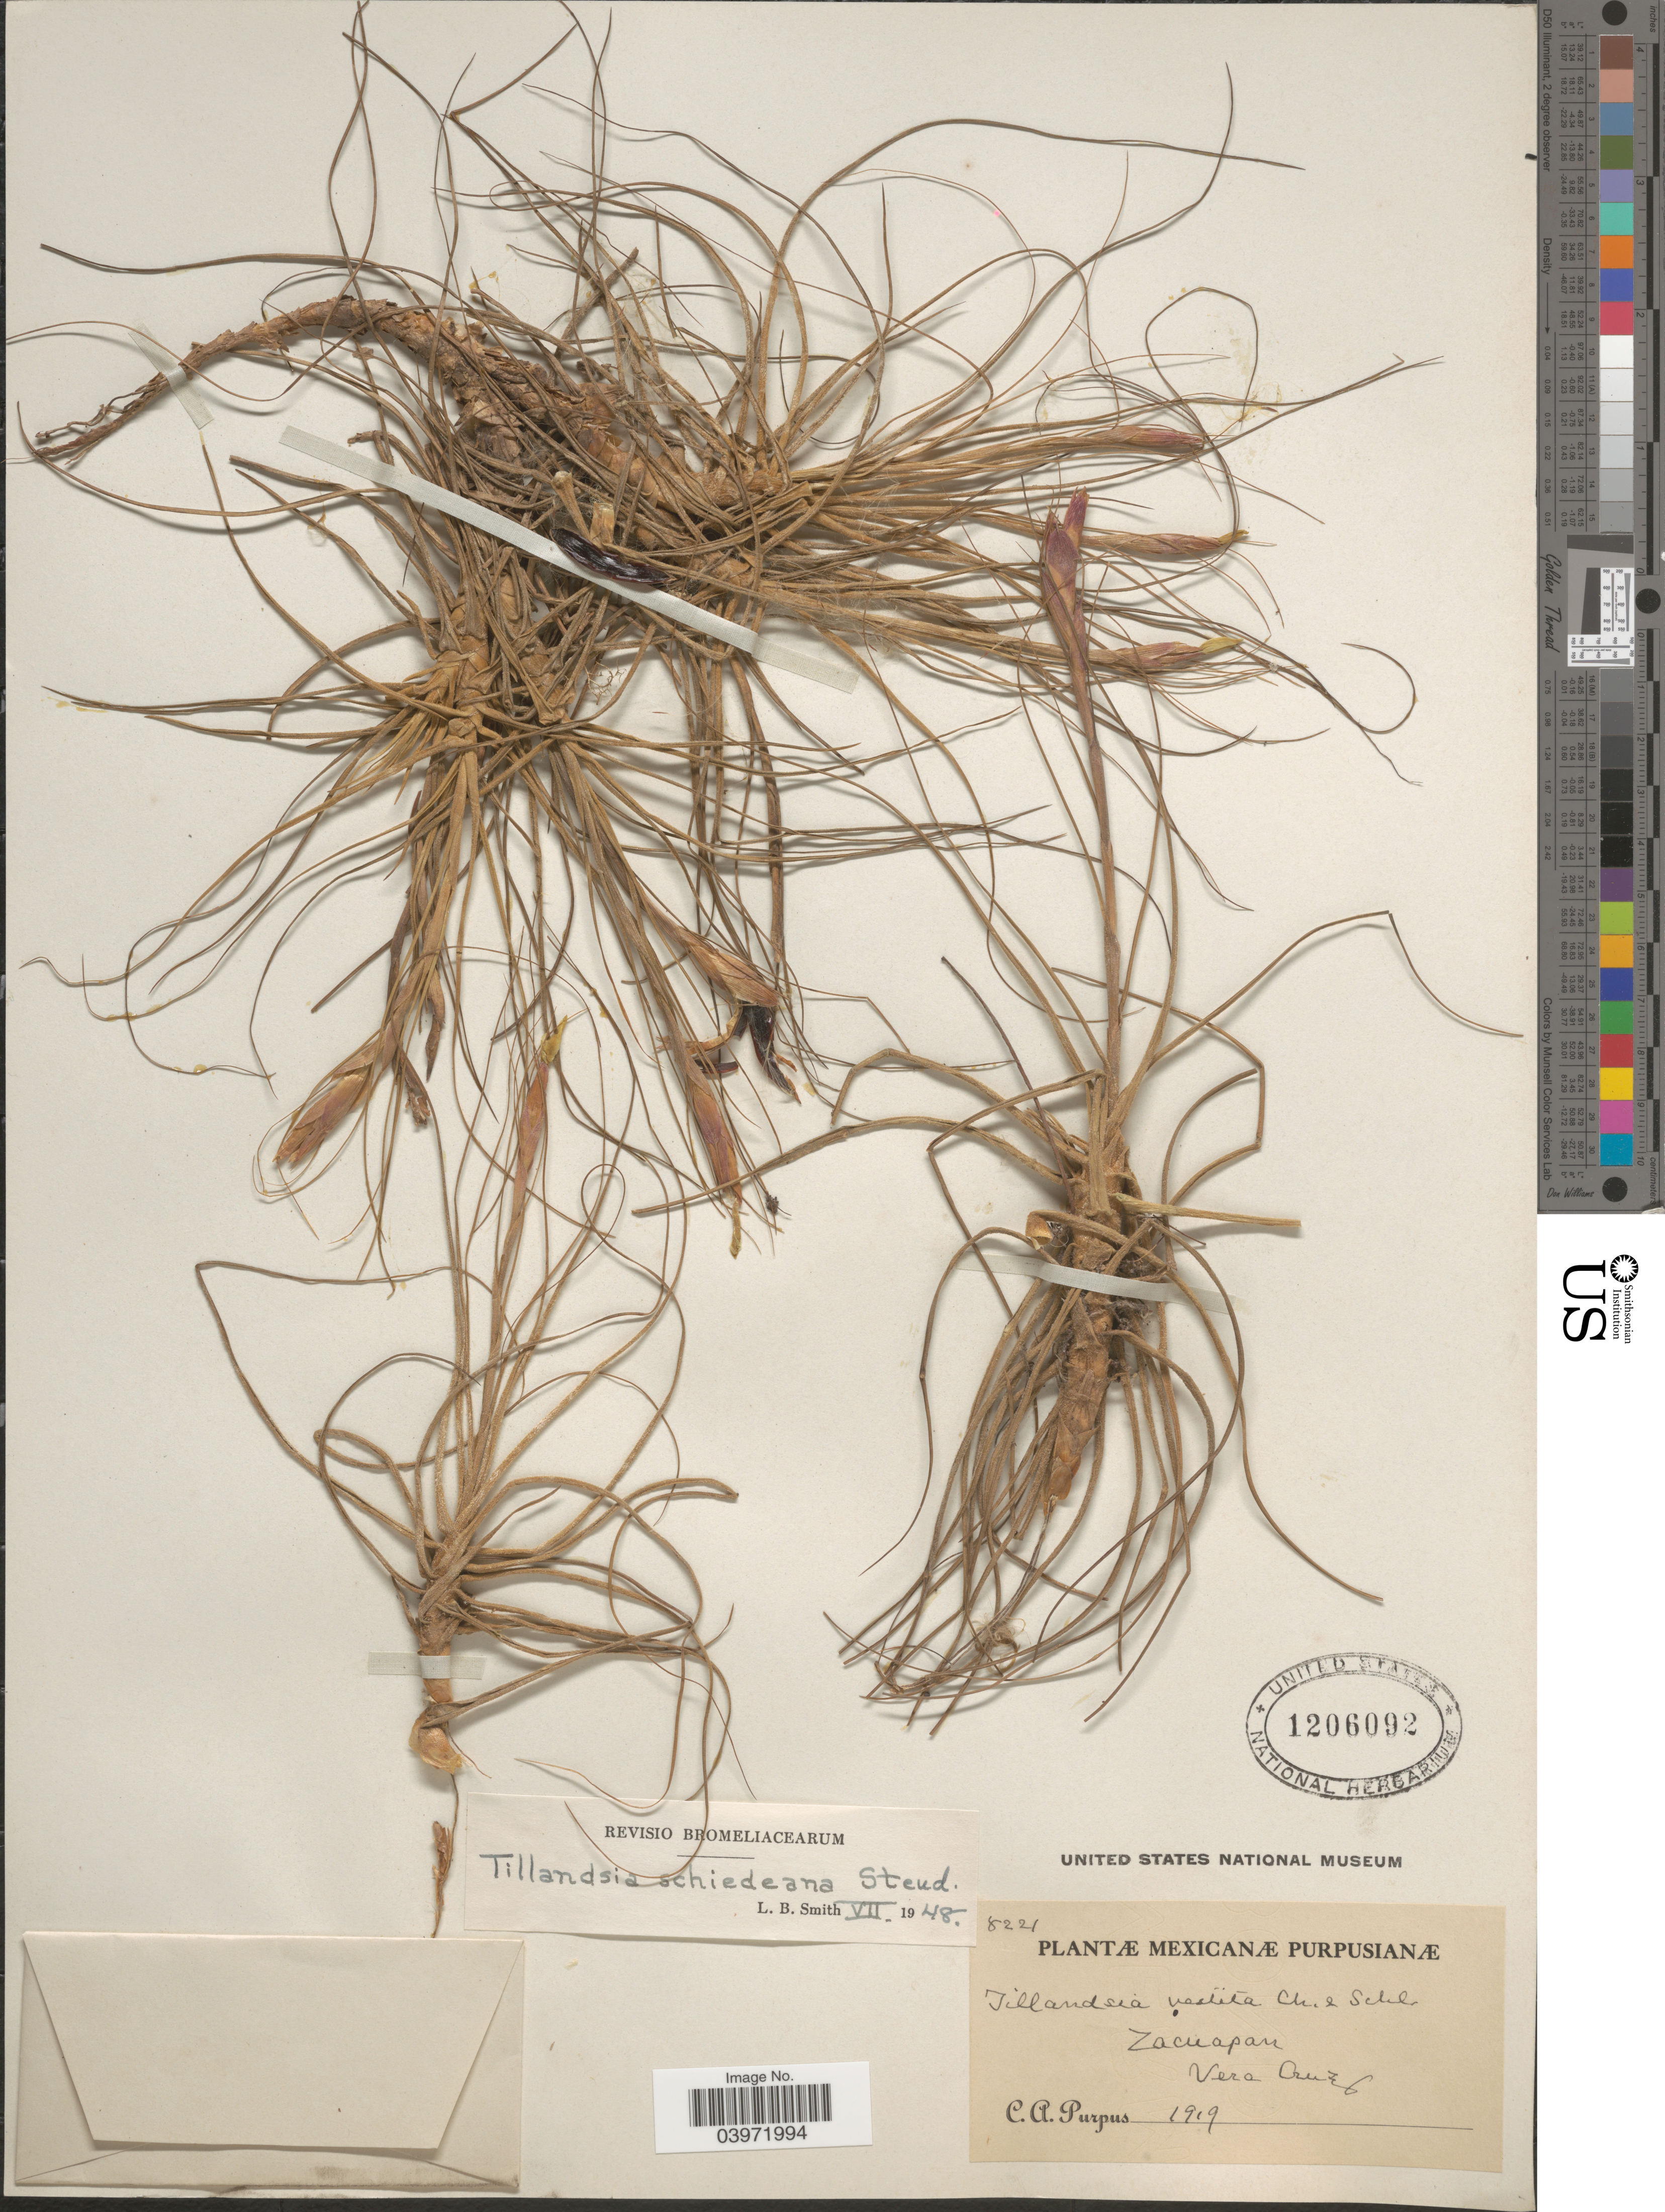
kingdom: Plantae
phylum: Tracheophyta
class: Liliopsida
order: Poales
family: Bromeliaceae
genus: Tillandsia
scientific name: Tillandsia schiedeana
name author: Steud.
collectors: C. A. Purpus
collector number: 8221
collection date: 1919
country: Mexico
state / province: Veracruz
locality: Zacuapan. Vera Cruz.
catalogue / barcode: US 1206092